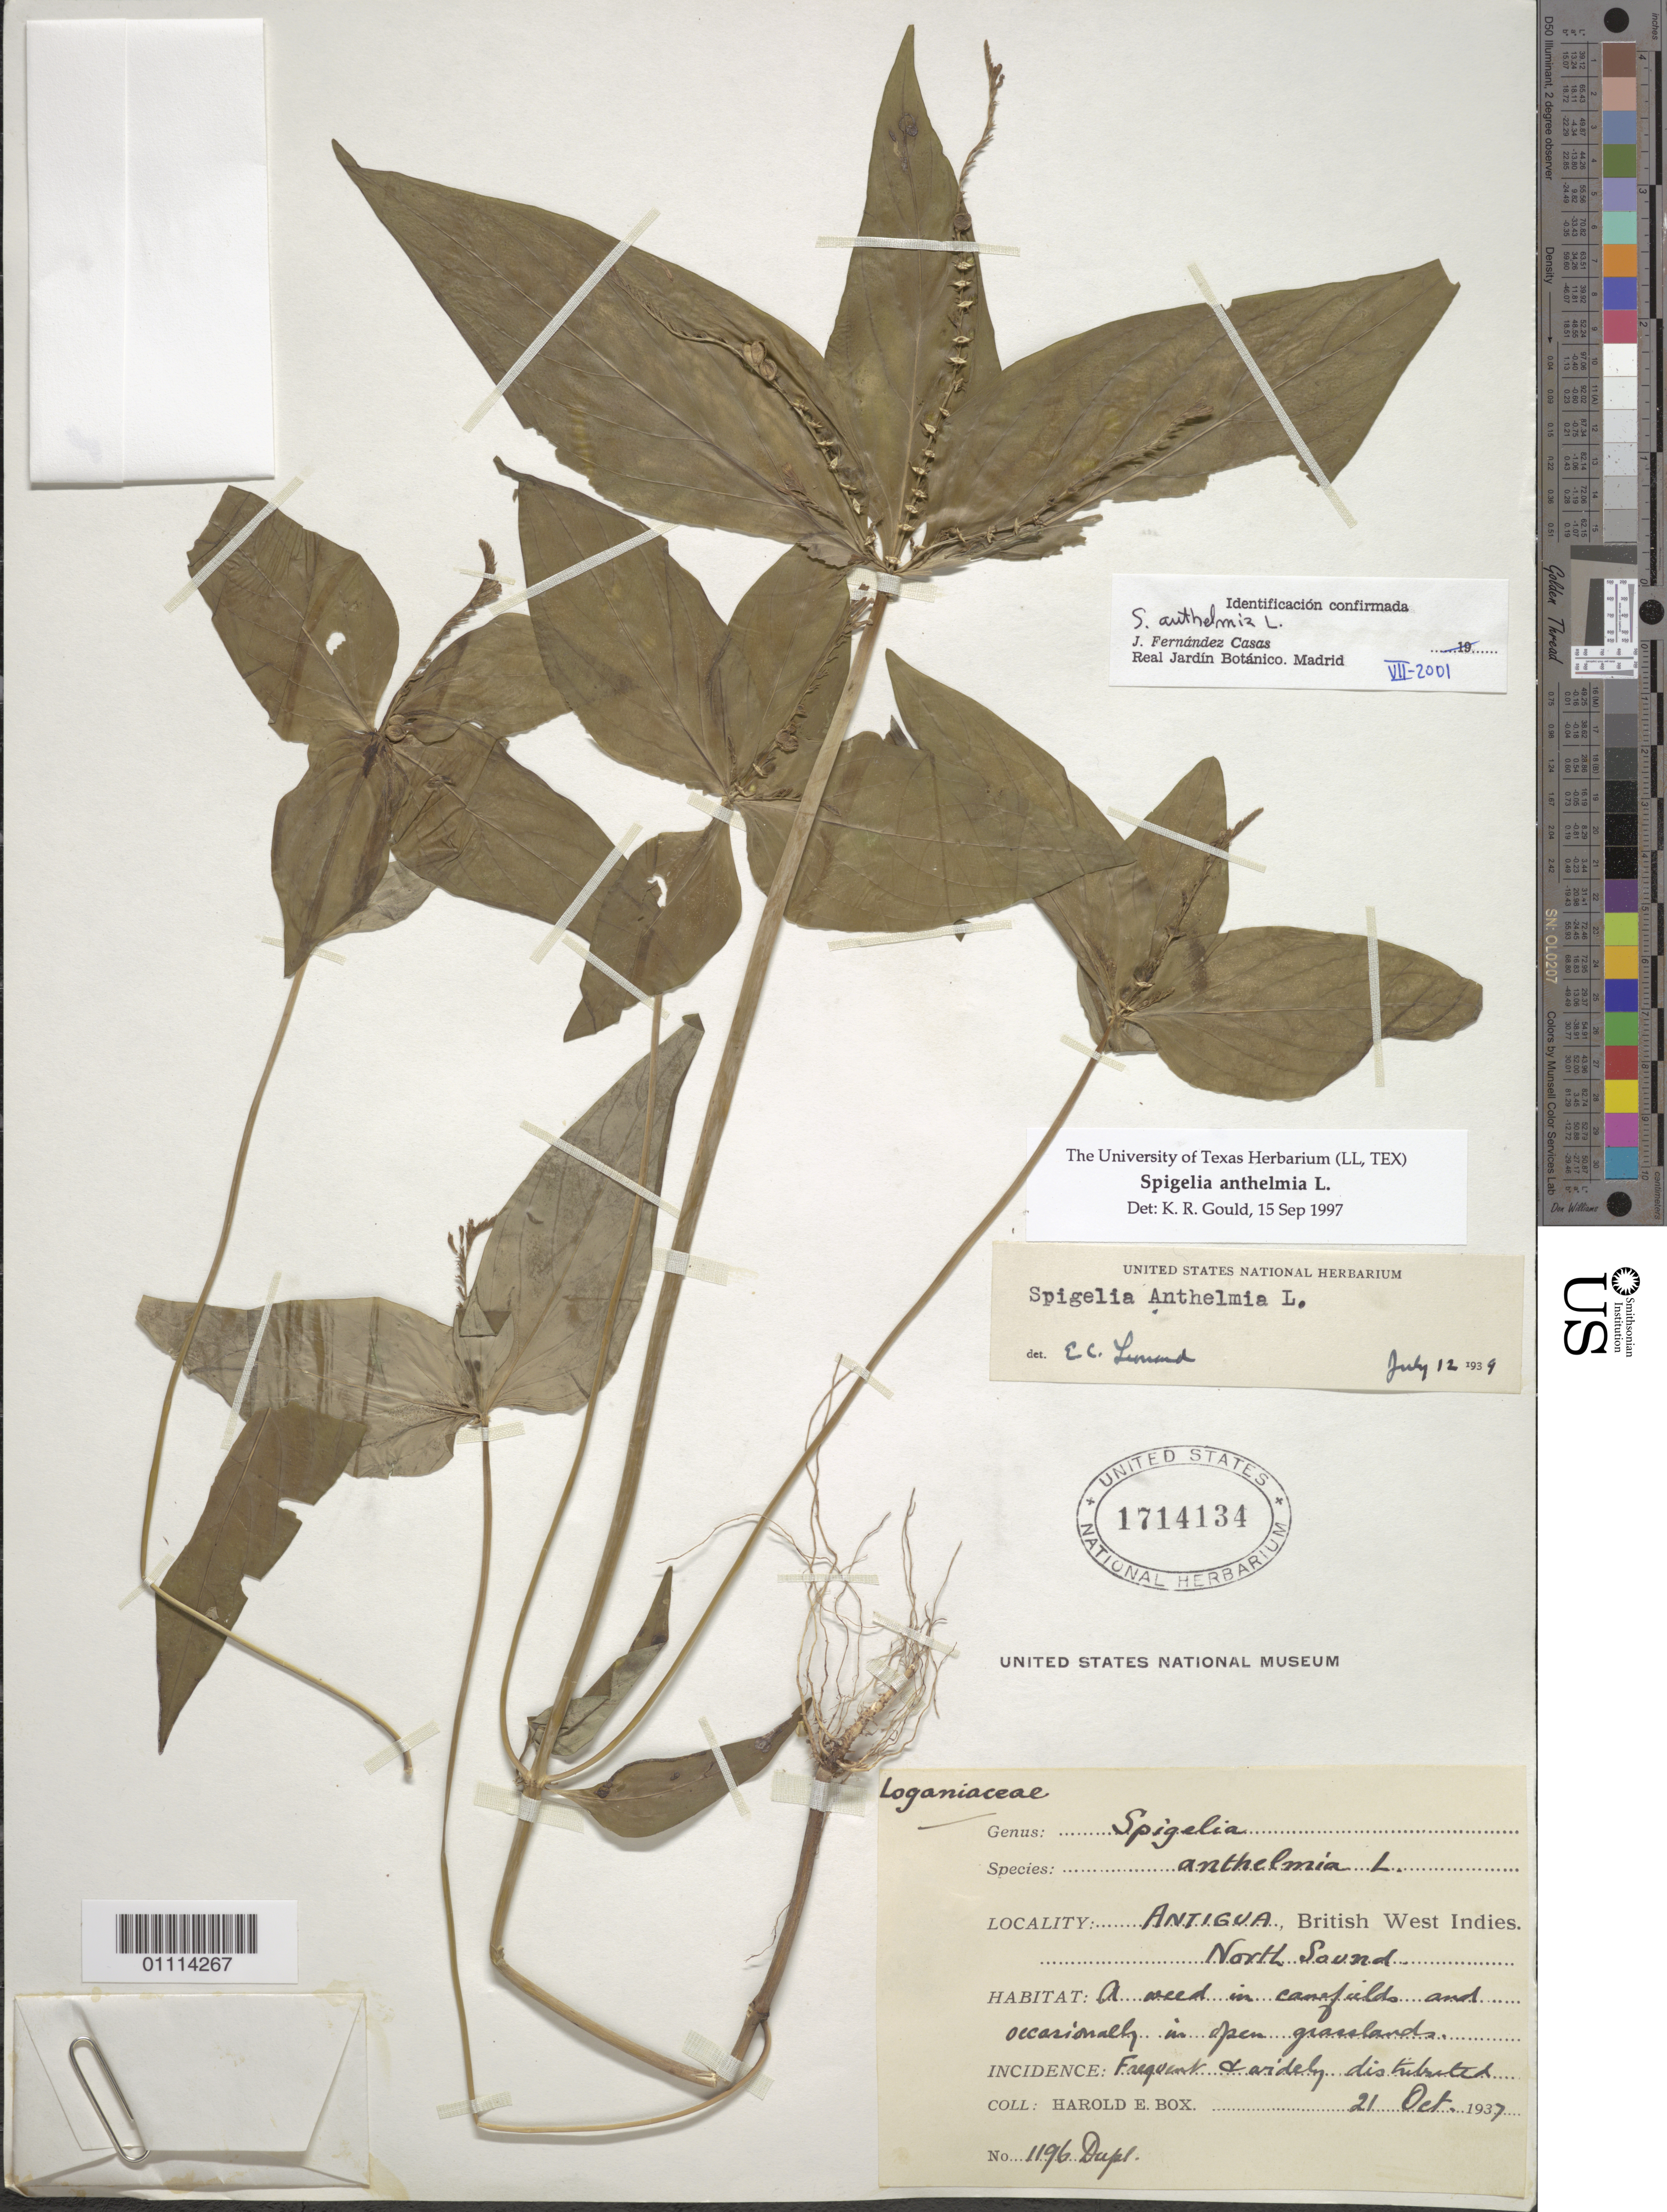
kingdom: Plantae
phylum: Tracheophyta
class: Magnoliopsida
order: Gentianales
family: Loganiaceae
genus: Spigelia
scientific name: Spigelia anthelmia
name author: L.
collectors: H. E. Box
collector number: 1196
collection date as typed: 21 Oct 1937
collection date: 1937-10-21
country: Antigua and Barbuda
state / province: Saint George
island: Antigua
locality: North Sound. A weed in canefields and occasionally in open grasslands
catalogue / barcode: US 1714134